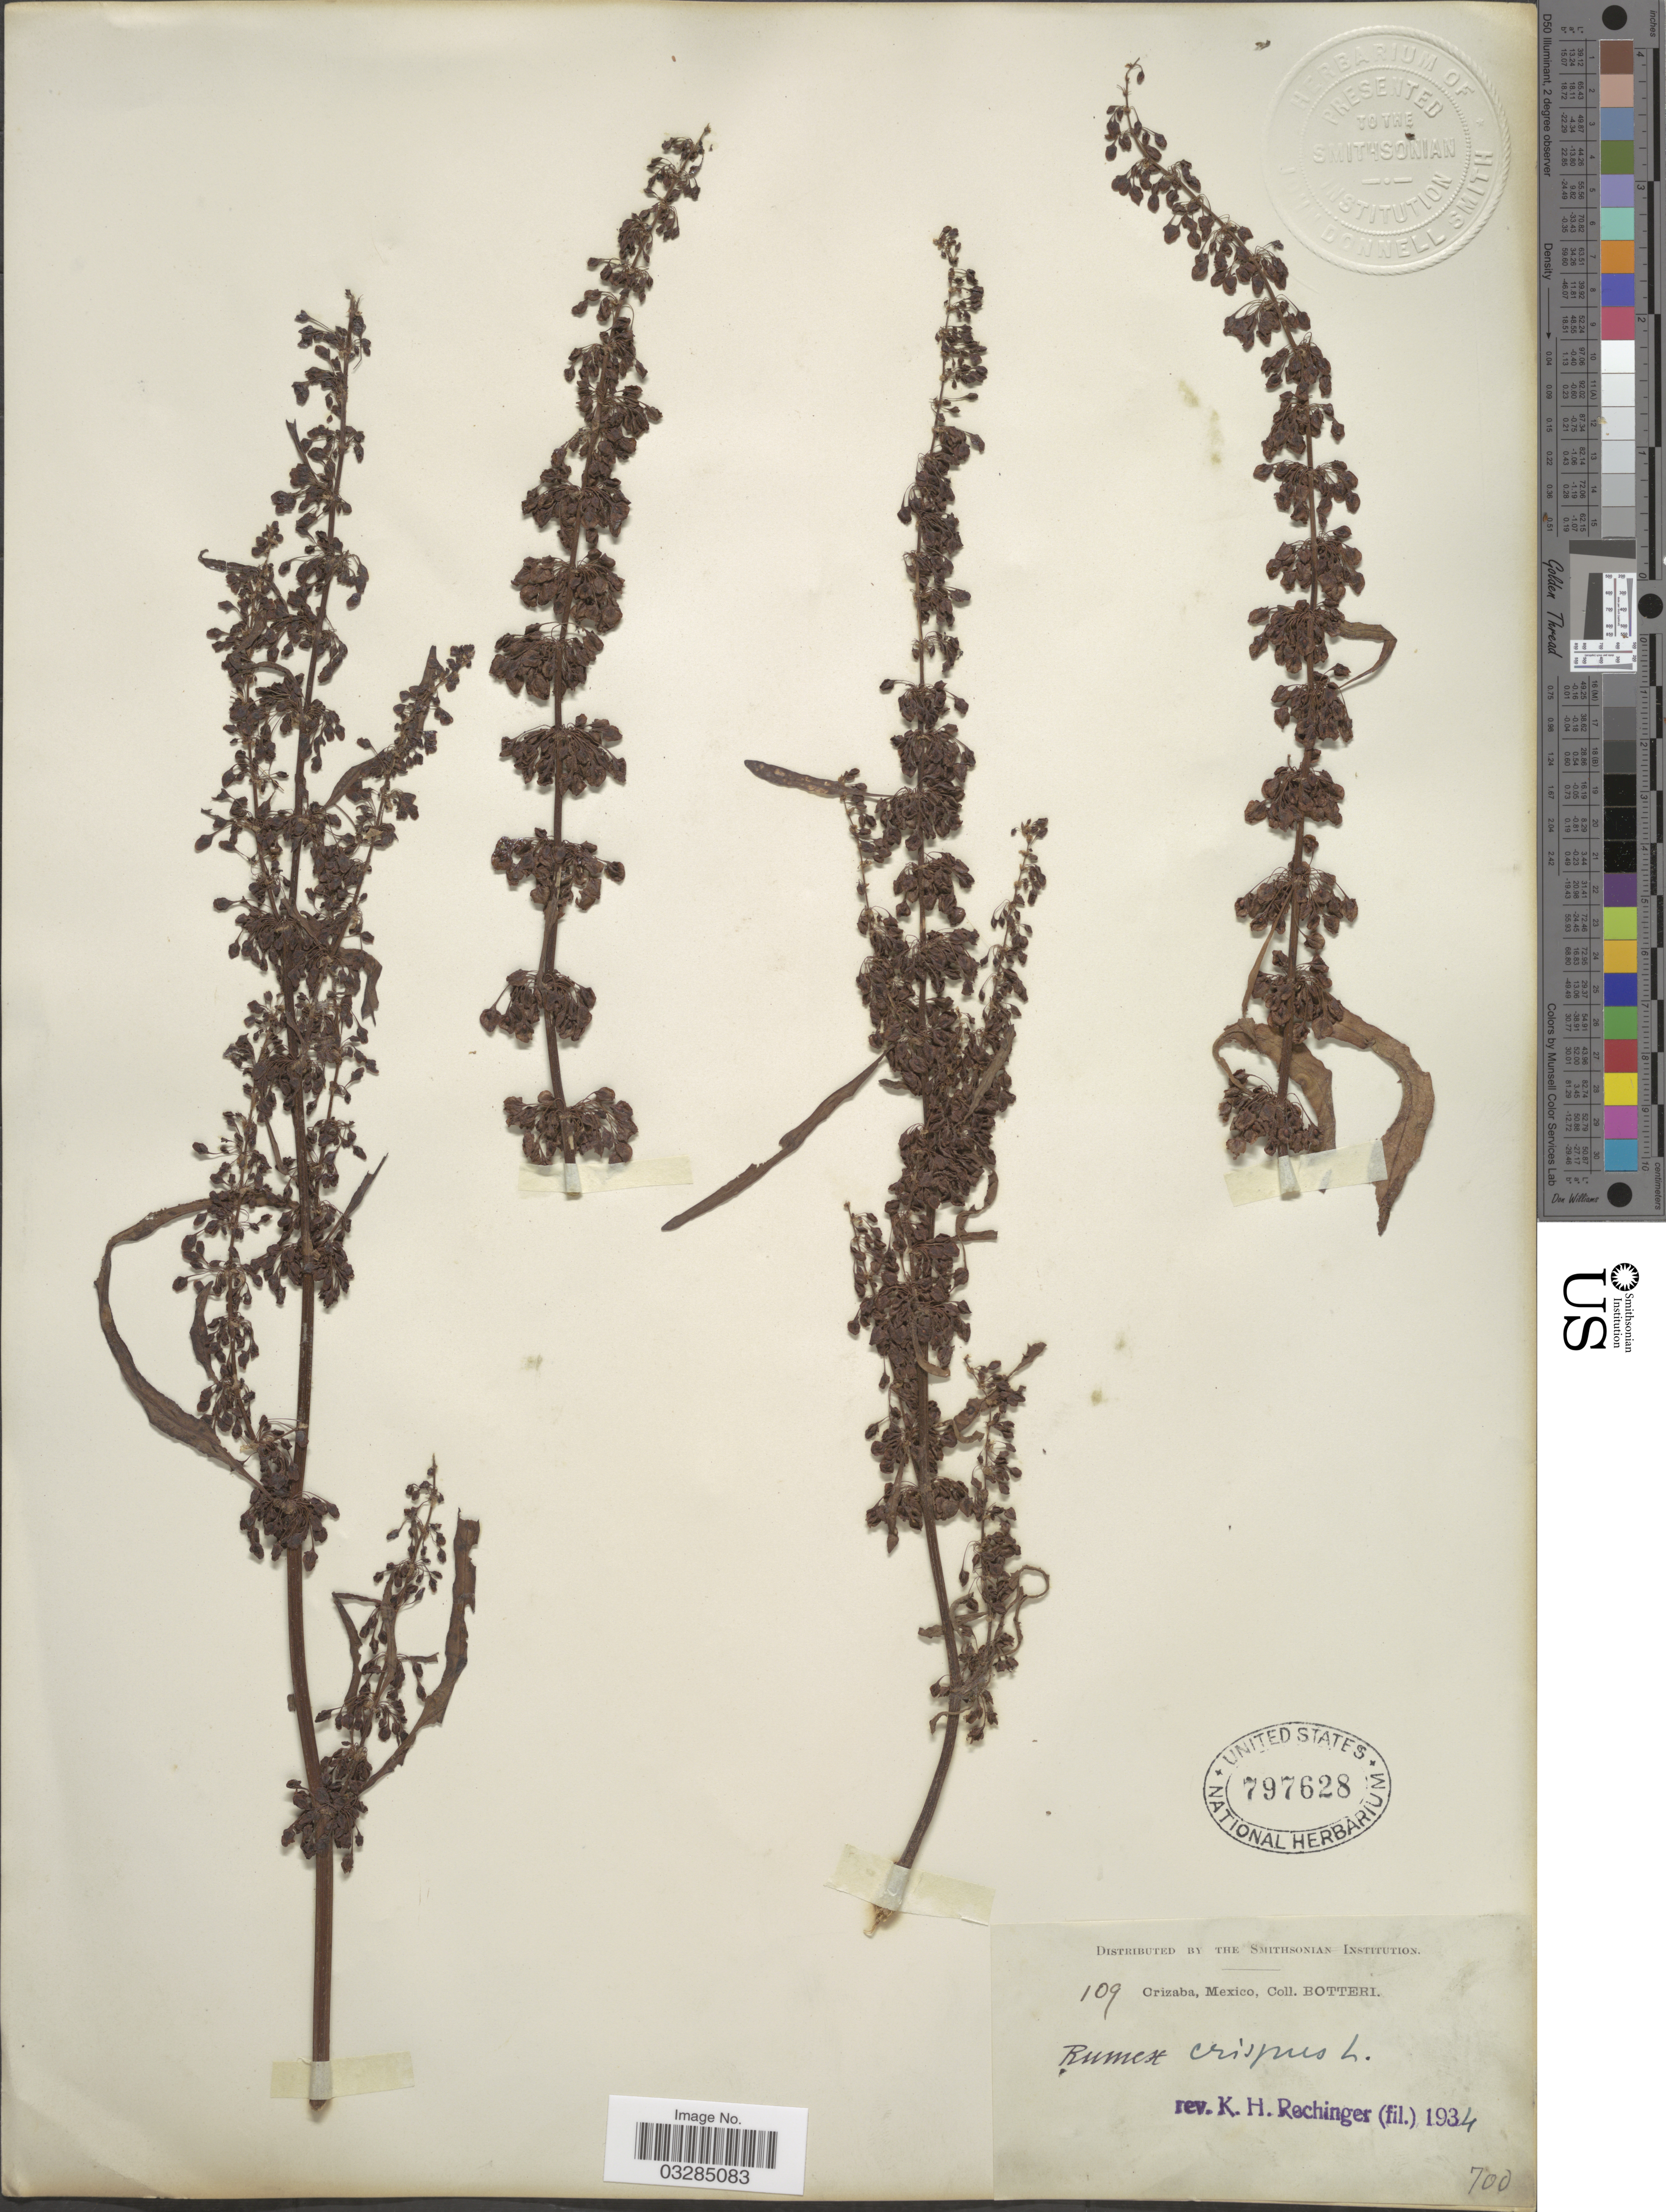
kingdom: Plantae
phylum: Tracheophyta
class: Magnoliopsida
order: Caryophyllales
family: Polygonaceae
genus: Rumex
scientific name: Rumex crispus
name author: L.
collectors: -. Botteri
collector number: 109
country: Mexico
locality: Orizaba.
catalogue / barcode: US 797628